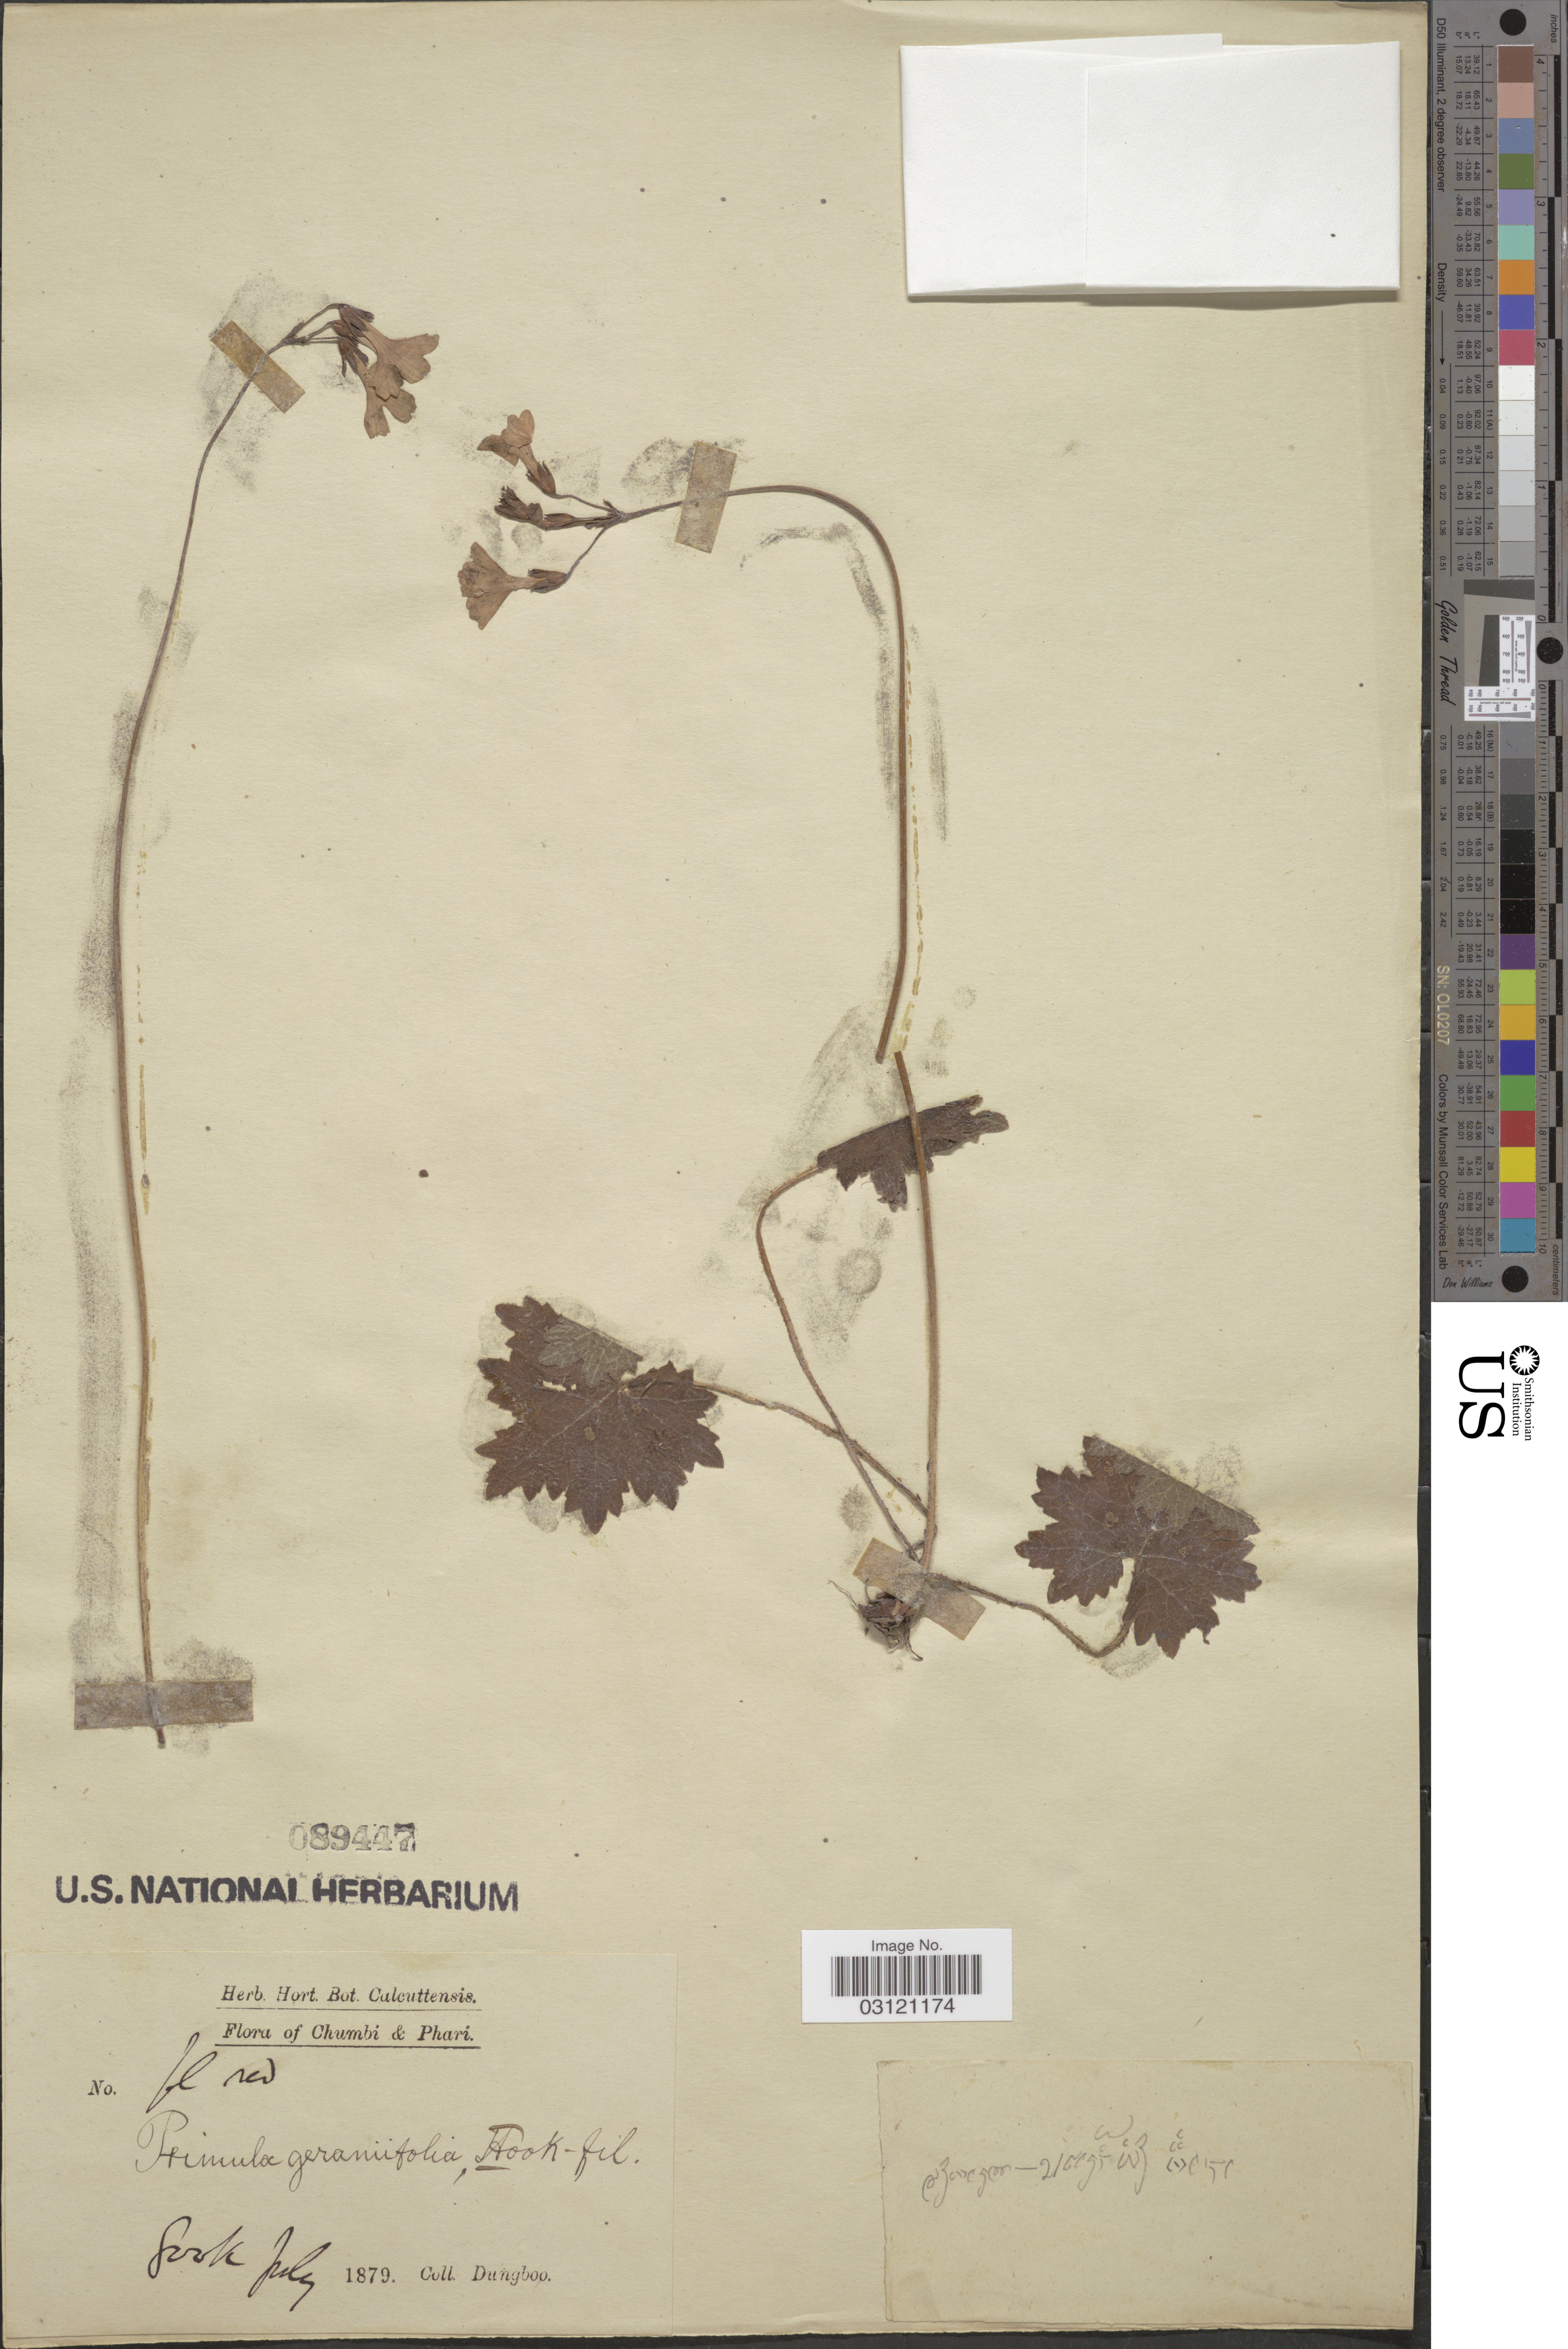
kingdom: Plantae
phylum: Tracheophyta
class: Magnoliopsida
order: Ericales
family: Primulaceae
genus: Primula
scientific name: Primula geraniifolia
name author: Hook. f.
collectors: Dungboo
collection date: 1879-07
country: India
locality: Chumbi & Phari, Gook.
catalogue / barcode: US 89447